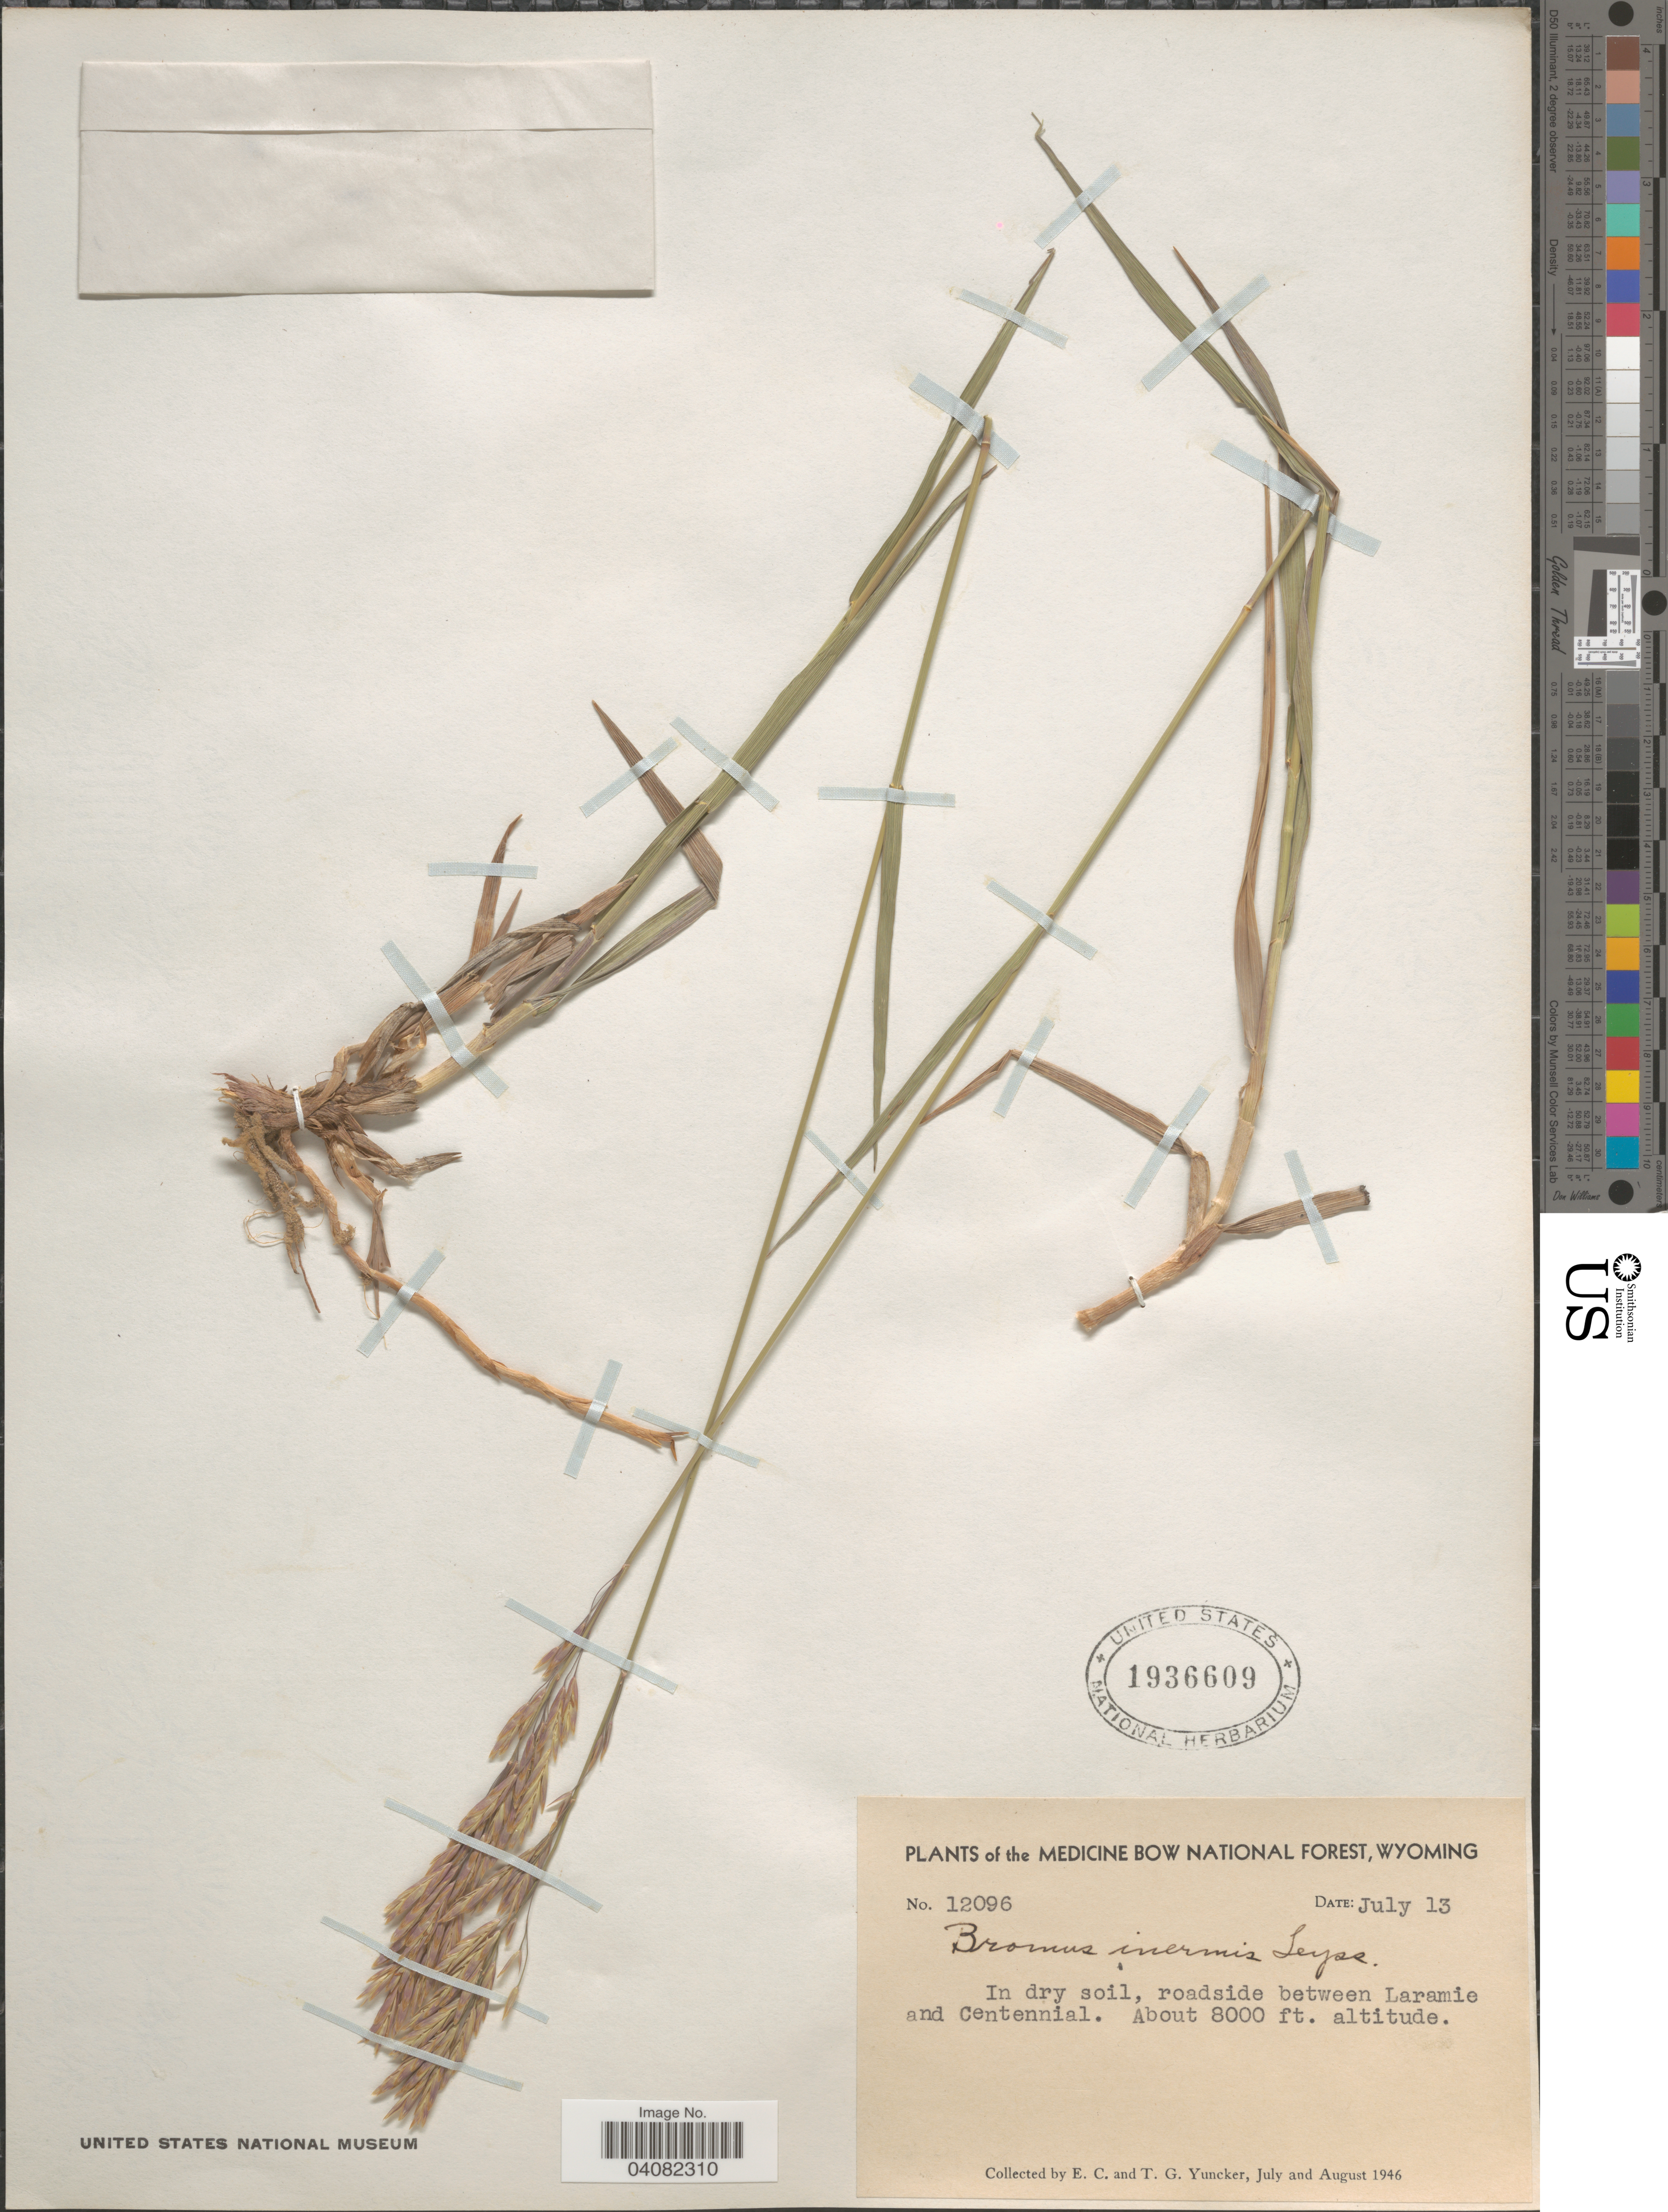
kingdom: Plantae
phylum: Tracheophyta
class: Liliopsida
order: Poales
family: Poaceae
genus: Bromus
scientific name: Bromus inermis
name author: Leyss.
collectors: E. C. Yuncker & T. G. Yuncker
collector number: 12096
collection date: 1946-07-13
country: United States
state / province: Wyoming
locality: The Medicine Bow National Forest. Roadside between Laramie and Centennial.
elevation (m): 2438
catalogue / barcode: US 1936609